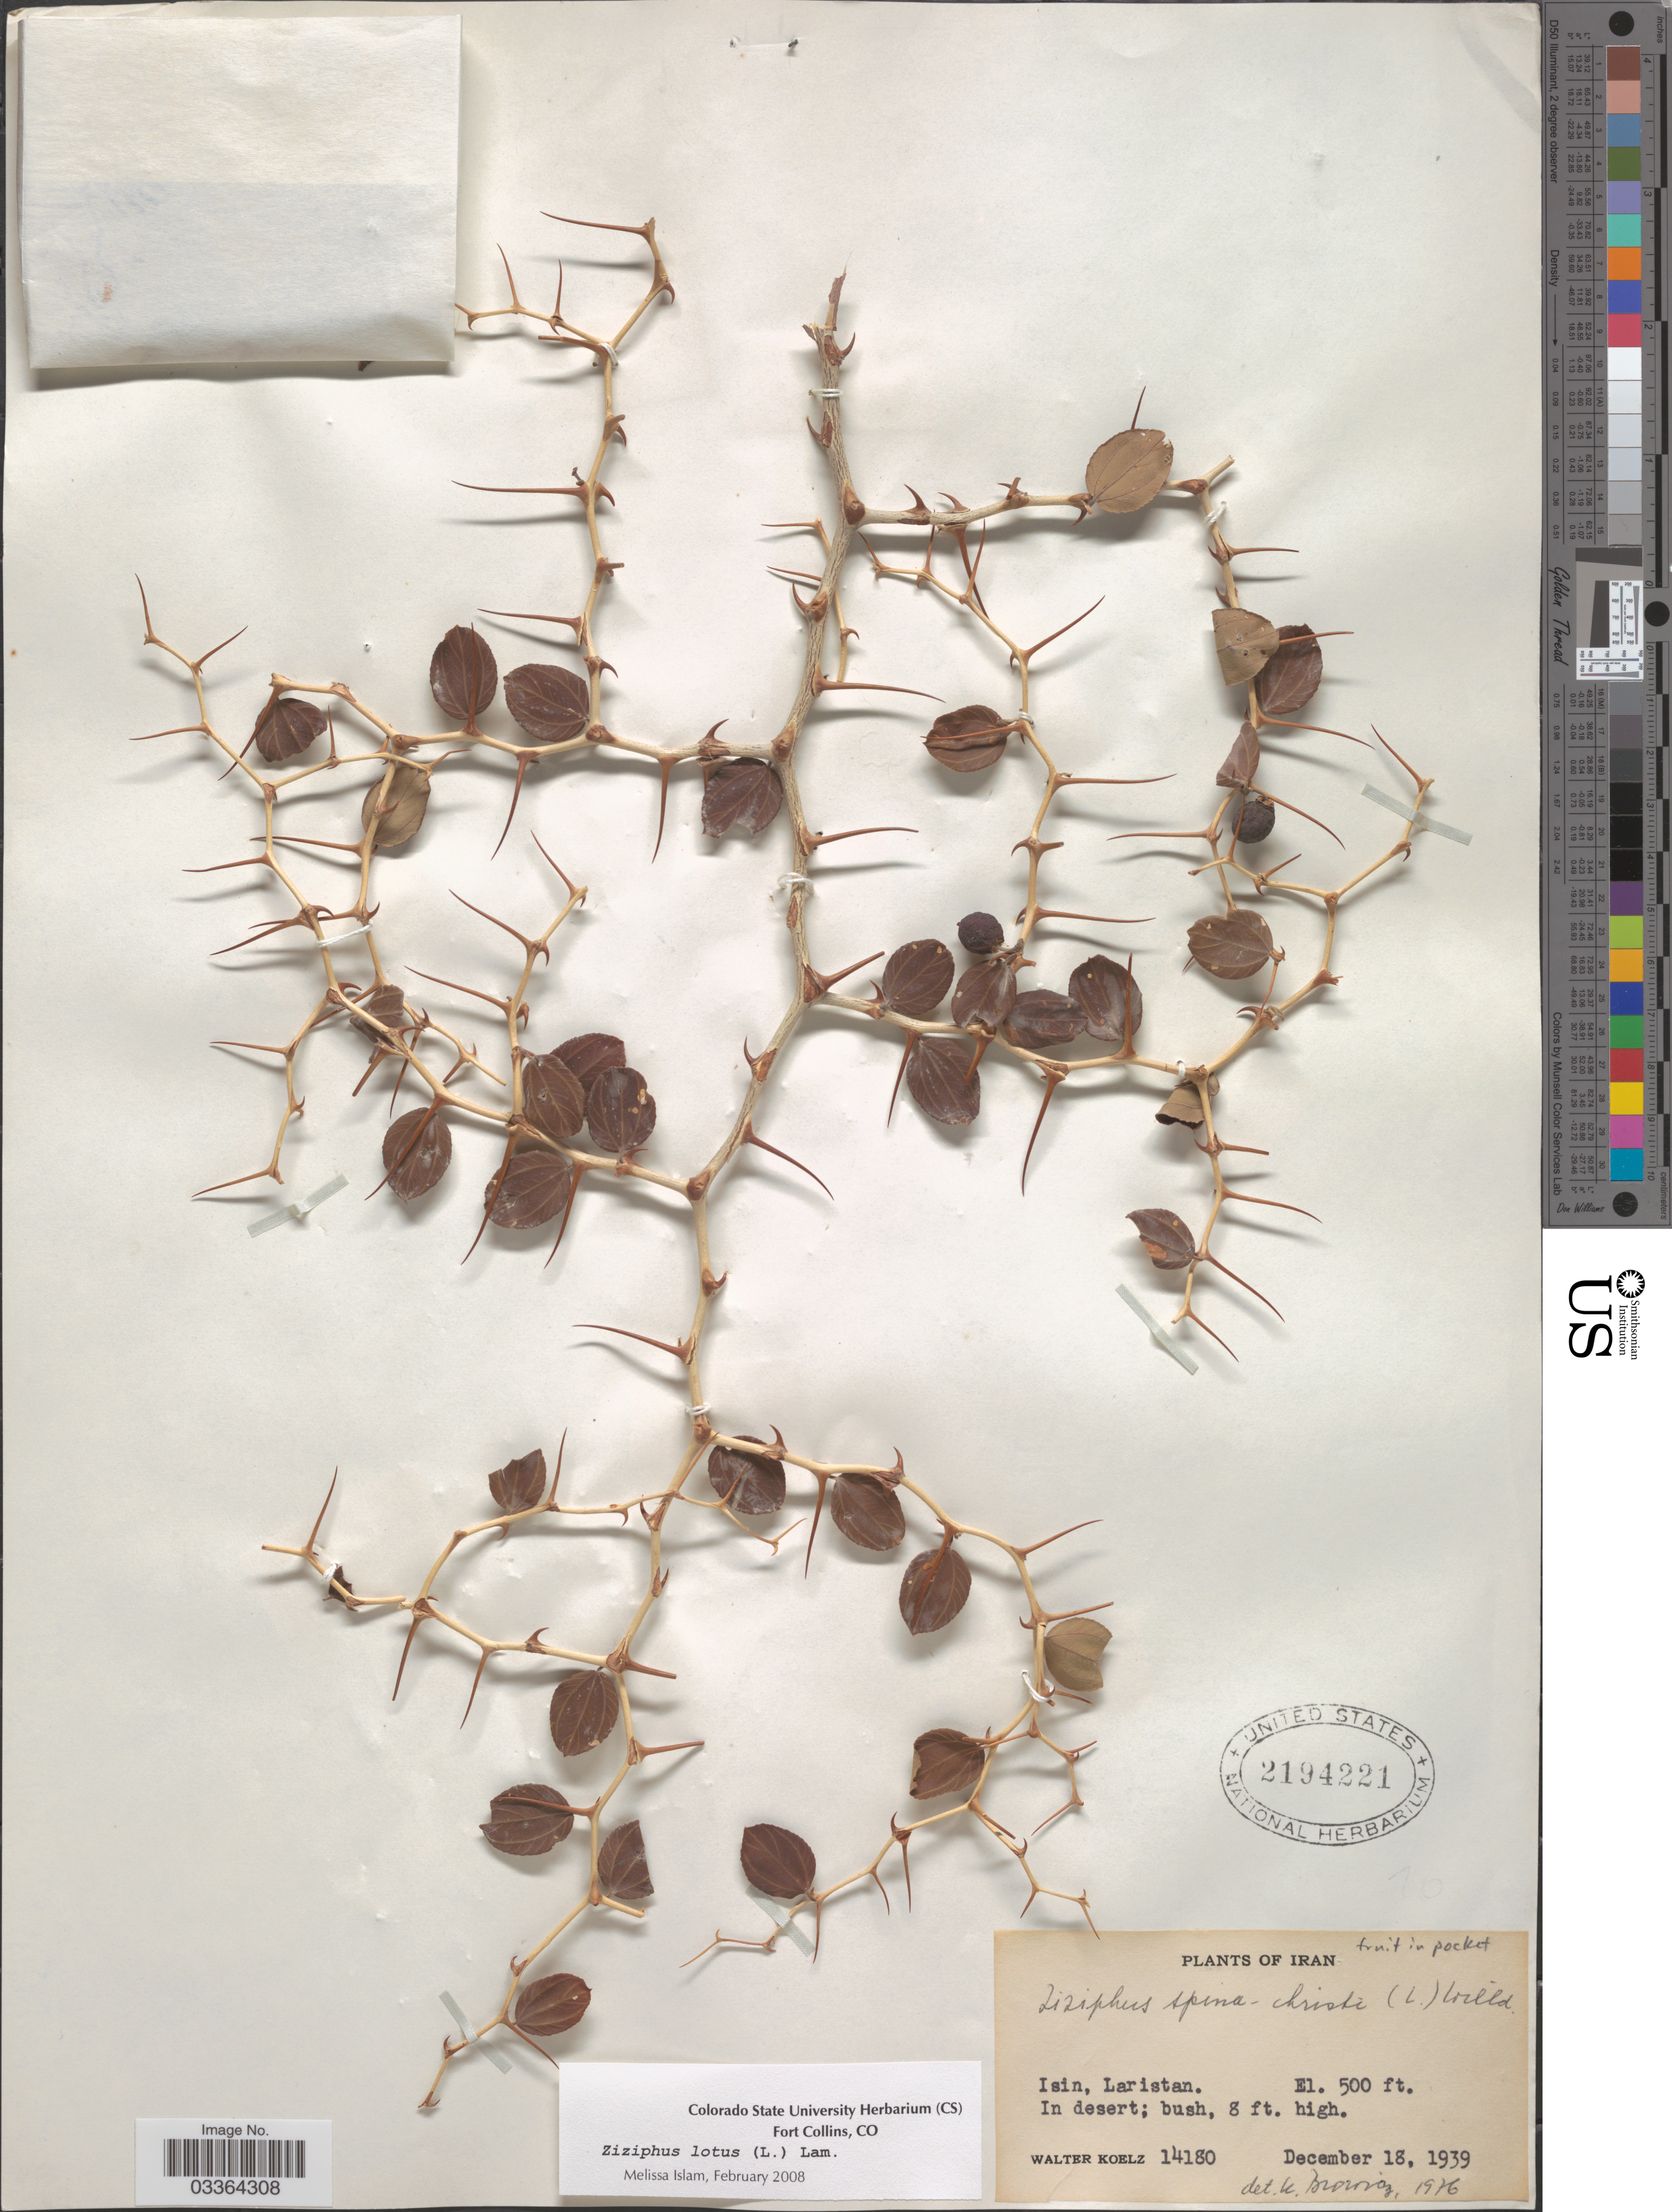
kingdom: Plantae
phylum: Tracheophyta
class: Magnoliopsida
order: Rosales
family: Rhamnaceae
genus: Ziziphus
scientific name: Ziziphus lotus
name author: (L.) Lam.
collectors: W. N. Koelz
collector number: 14180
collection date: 1939-12-18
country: Iran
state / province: Hormozgan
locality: Isin, Laristan.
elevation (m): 152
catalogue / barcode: US 2194221